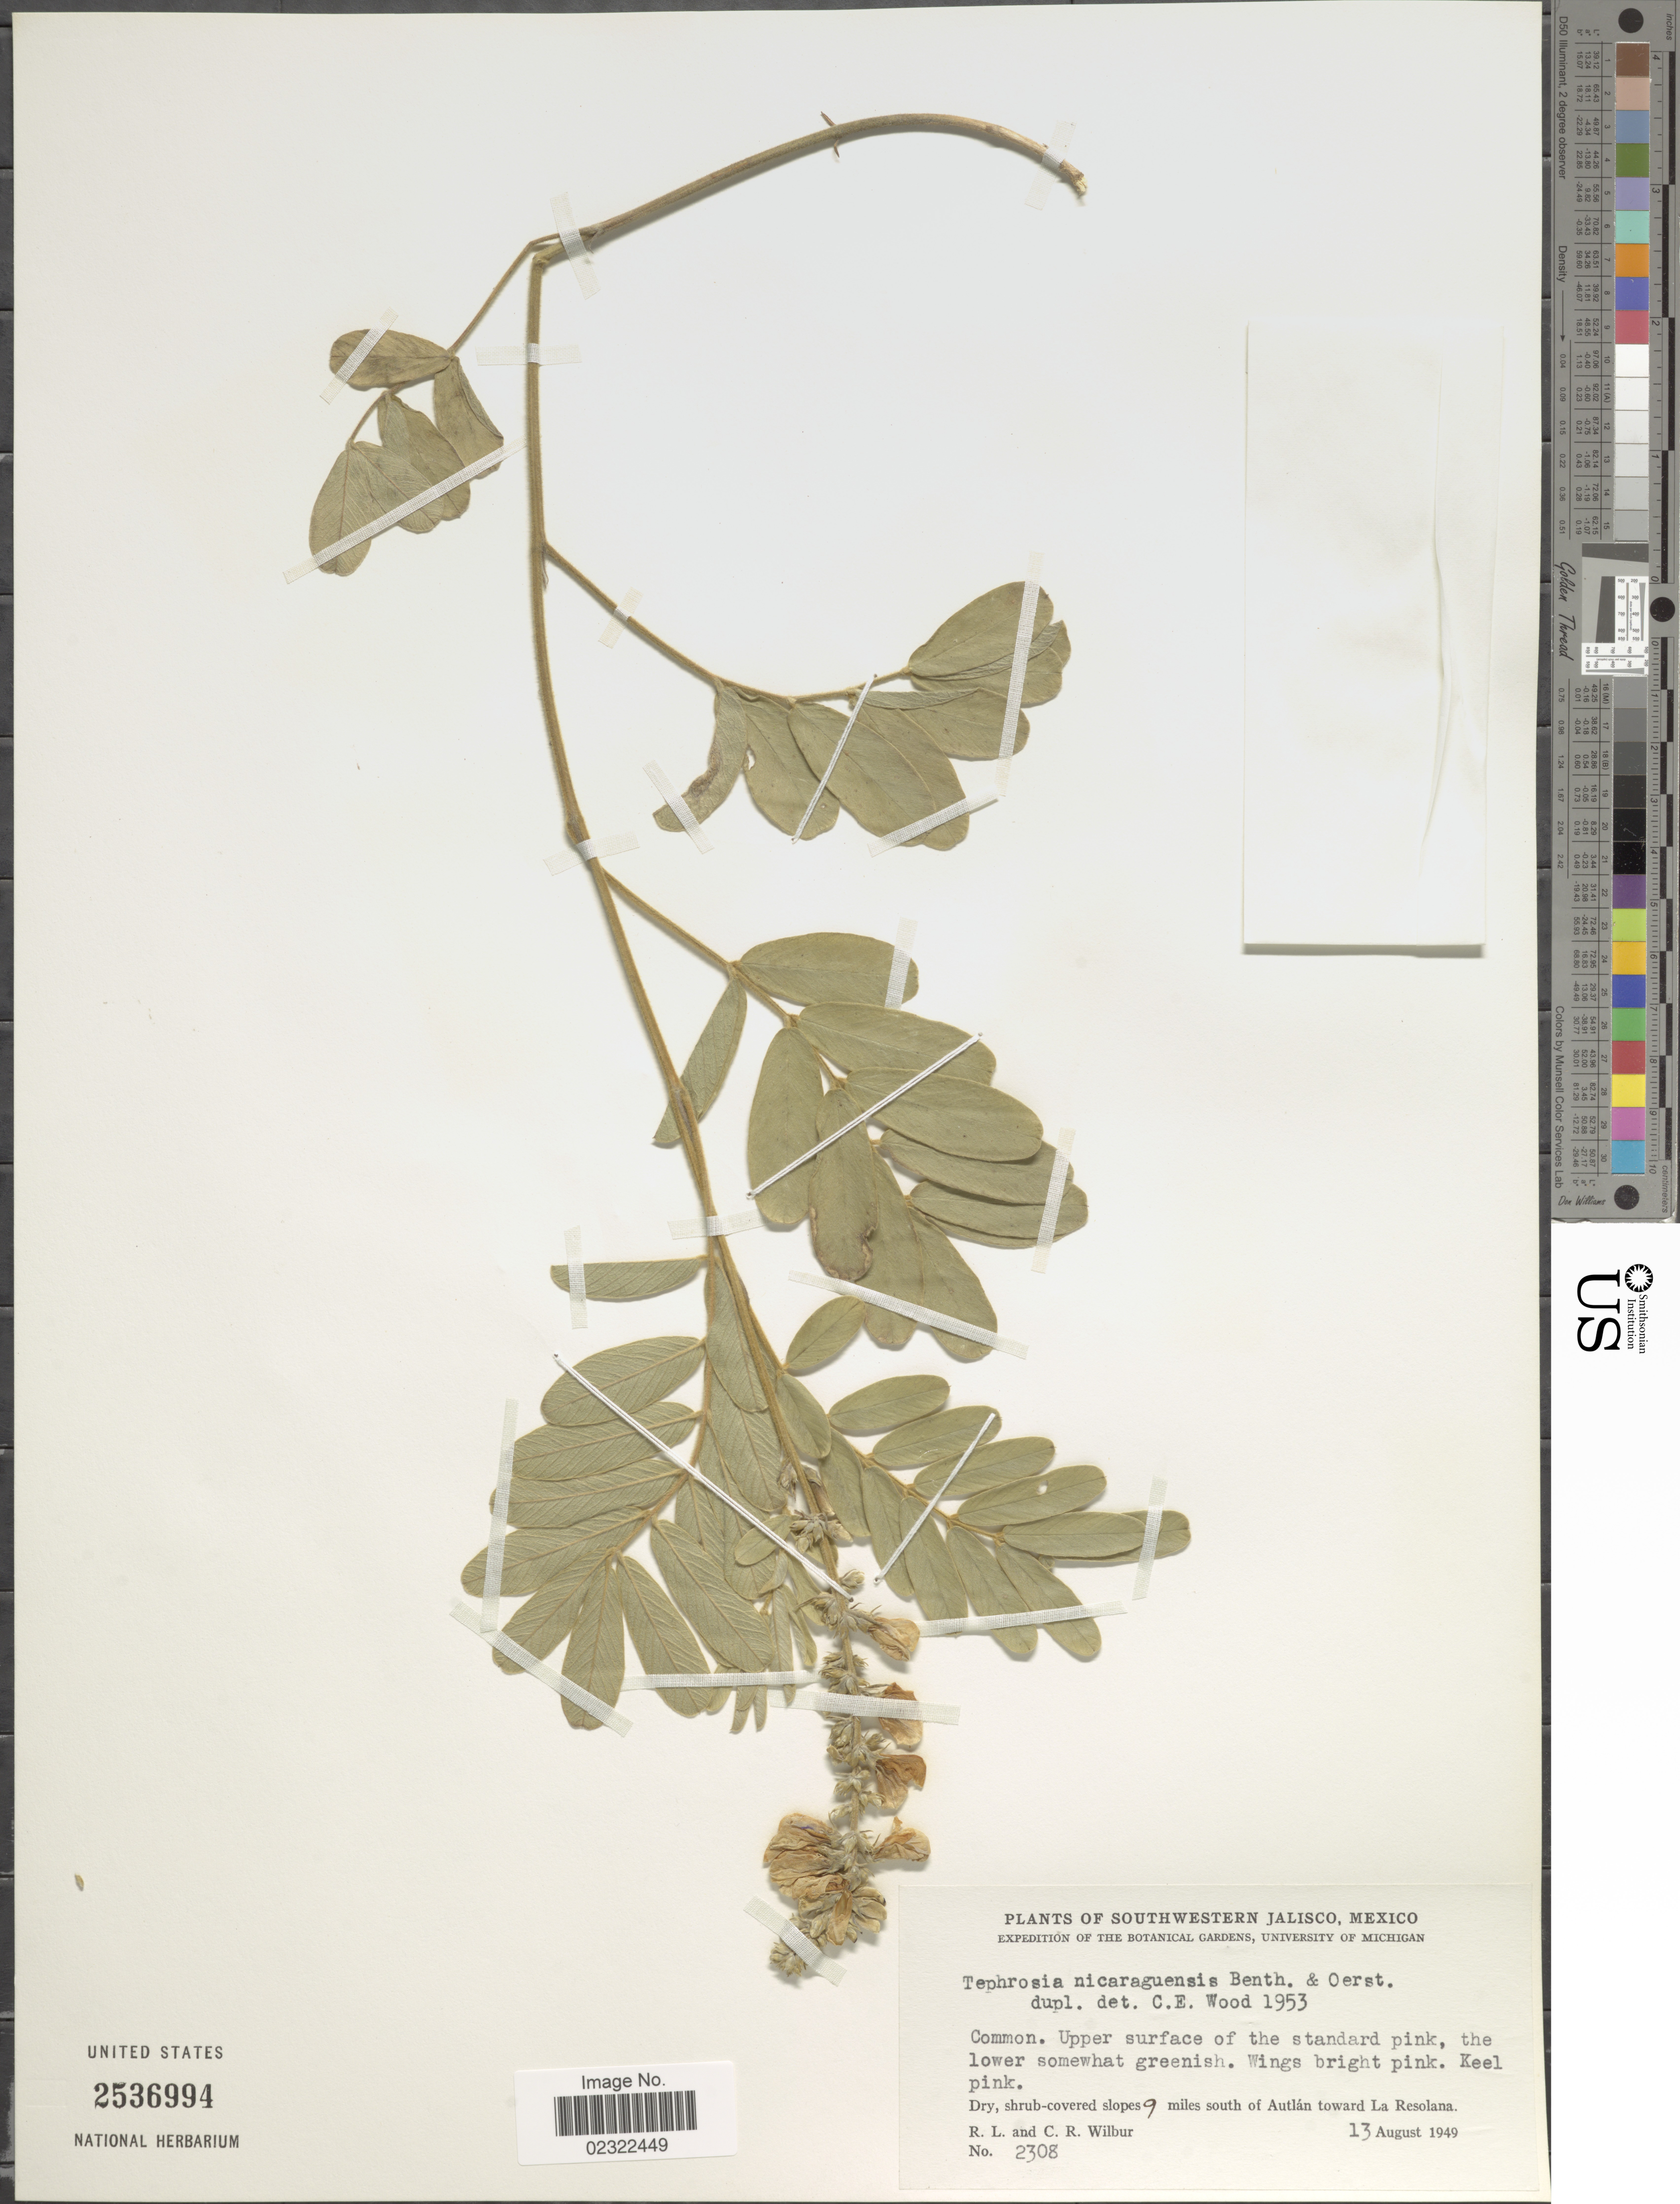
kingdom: Plantae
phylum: Tracheophyta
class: Magnoliopsida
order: Fabales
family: Fabaceae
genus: Tephrosia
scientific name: Tephrosia nicaraguensis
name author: Oerst.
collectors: R. L. Wilbur & C. Wilbur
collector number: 2308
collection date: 1949-08-13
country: Mexico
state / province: Jalisco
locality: Southwestern Jalisco, Mexico. Dry, shrub-covered slopes 9 miles south of Autlan toward La Resolan.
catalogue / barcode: US 2536994